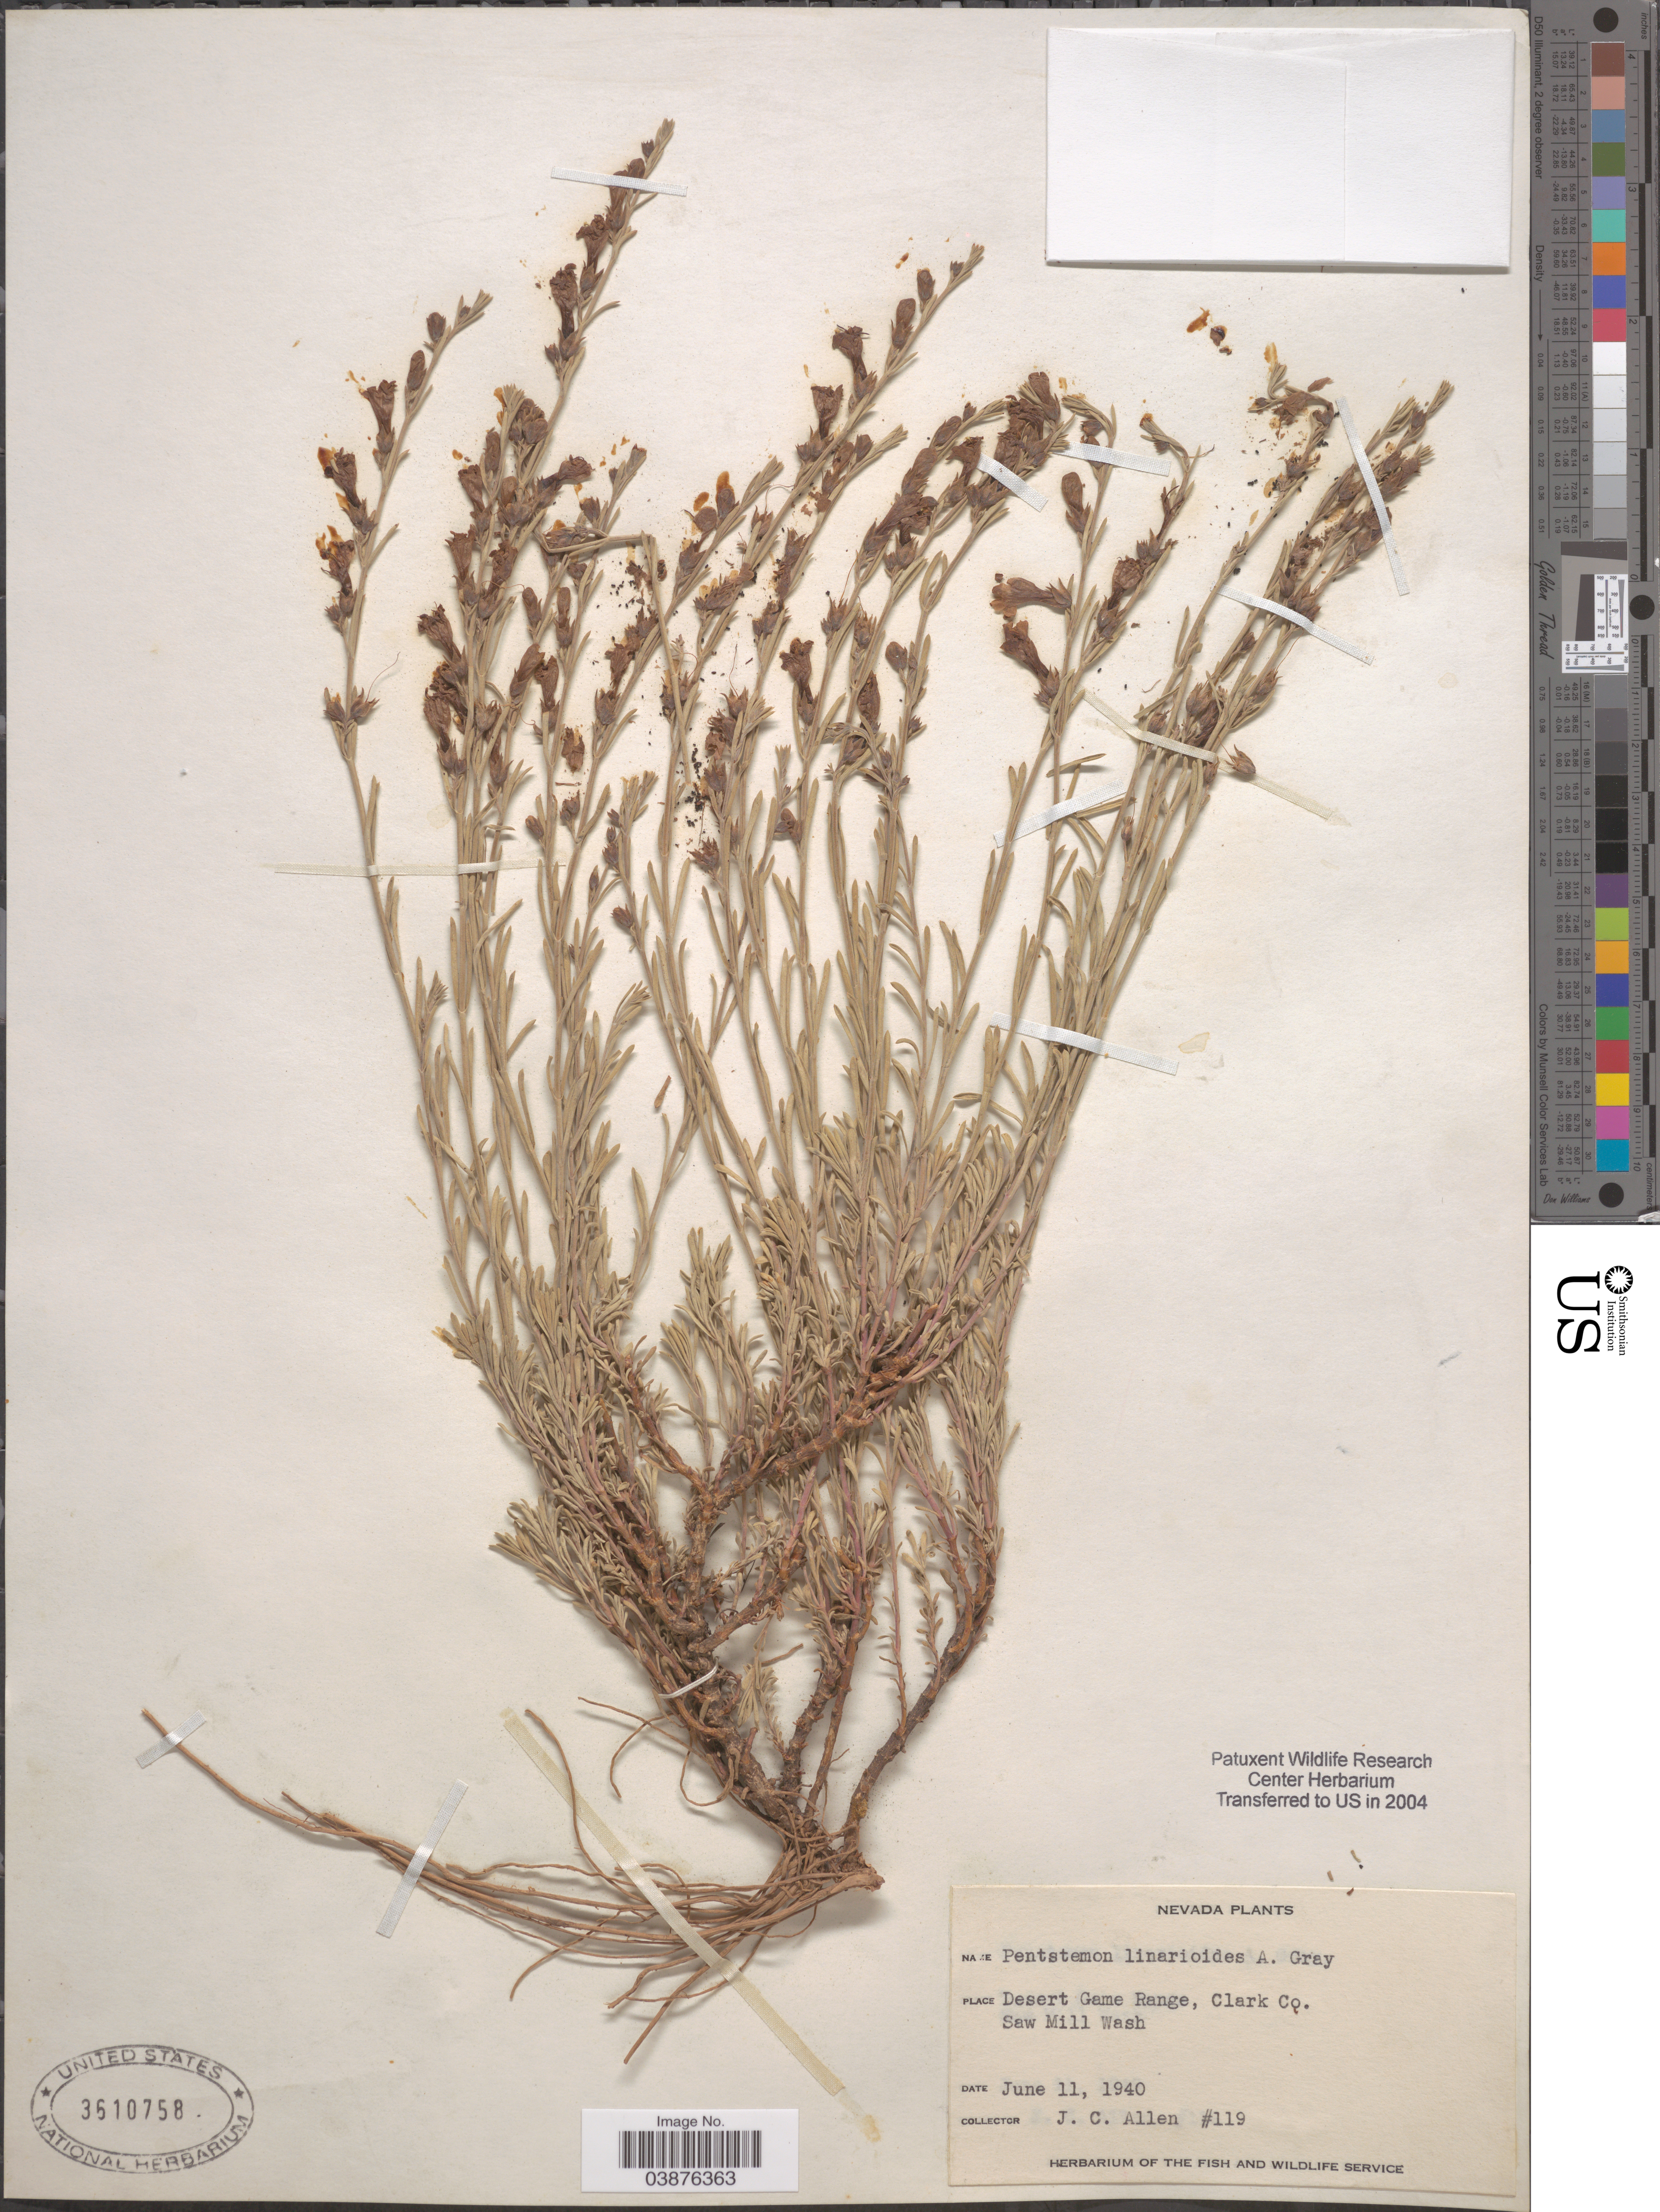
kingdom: Plantae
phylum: Tracheophyta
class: Magnoliopsida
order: Lamiales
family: Plantaginaceae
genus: Penstemon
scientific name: Penstemon linarioides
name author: A. Gray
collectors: J. C. Allen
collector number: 119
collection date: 1940-06-11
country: United States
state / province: Nevada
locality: Desert Game Range, Clark Co. Saw Mill Wash.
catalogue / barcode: US 3610758